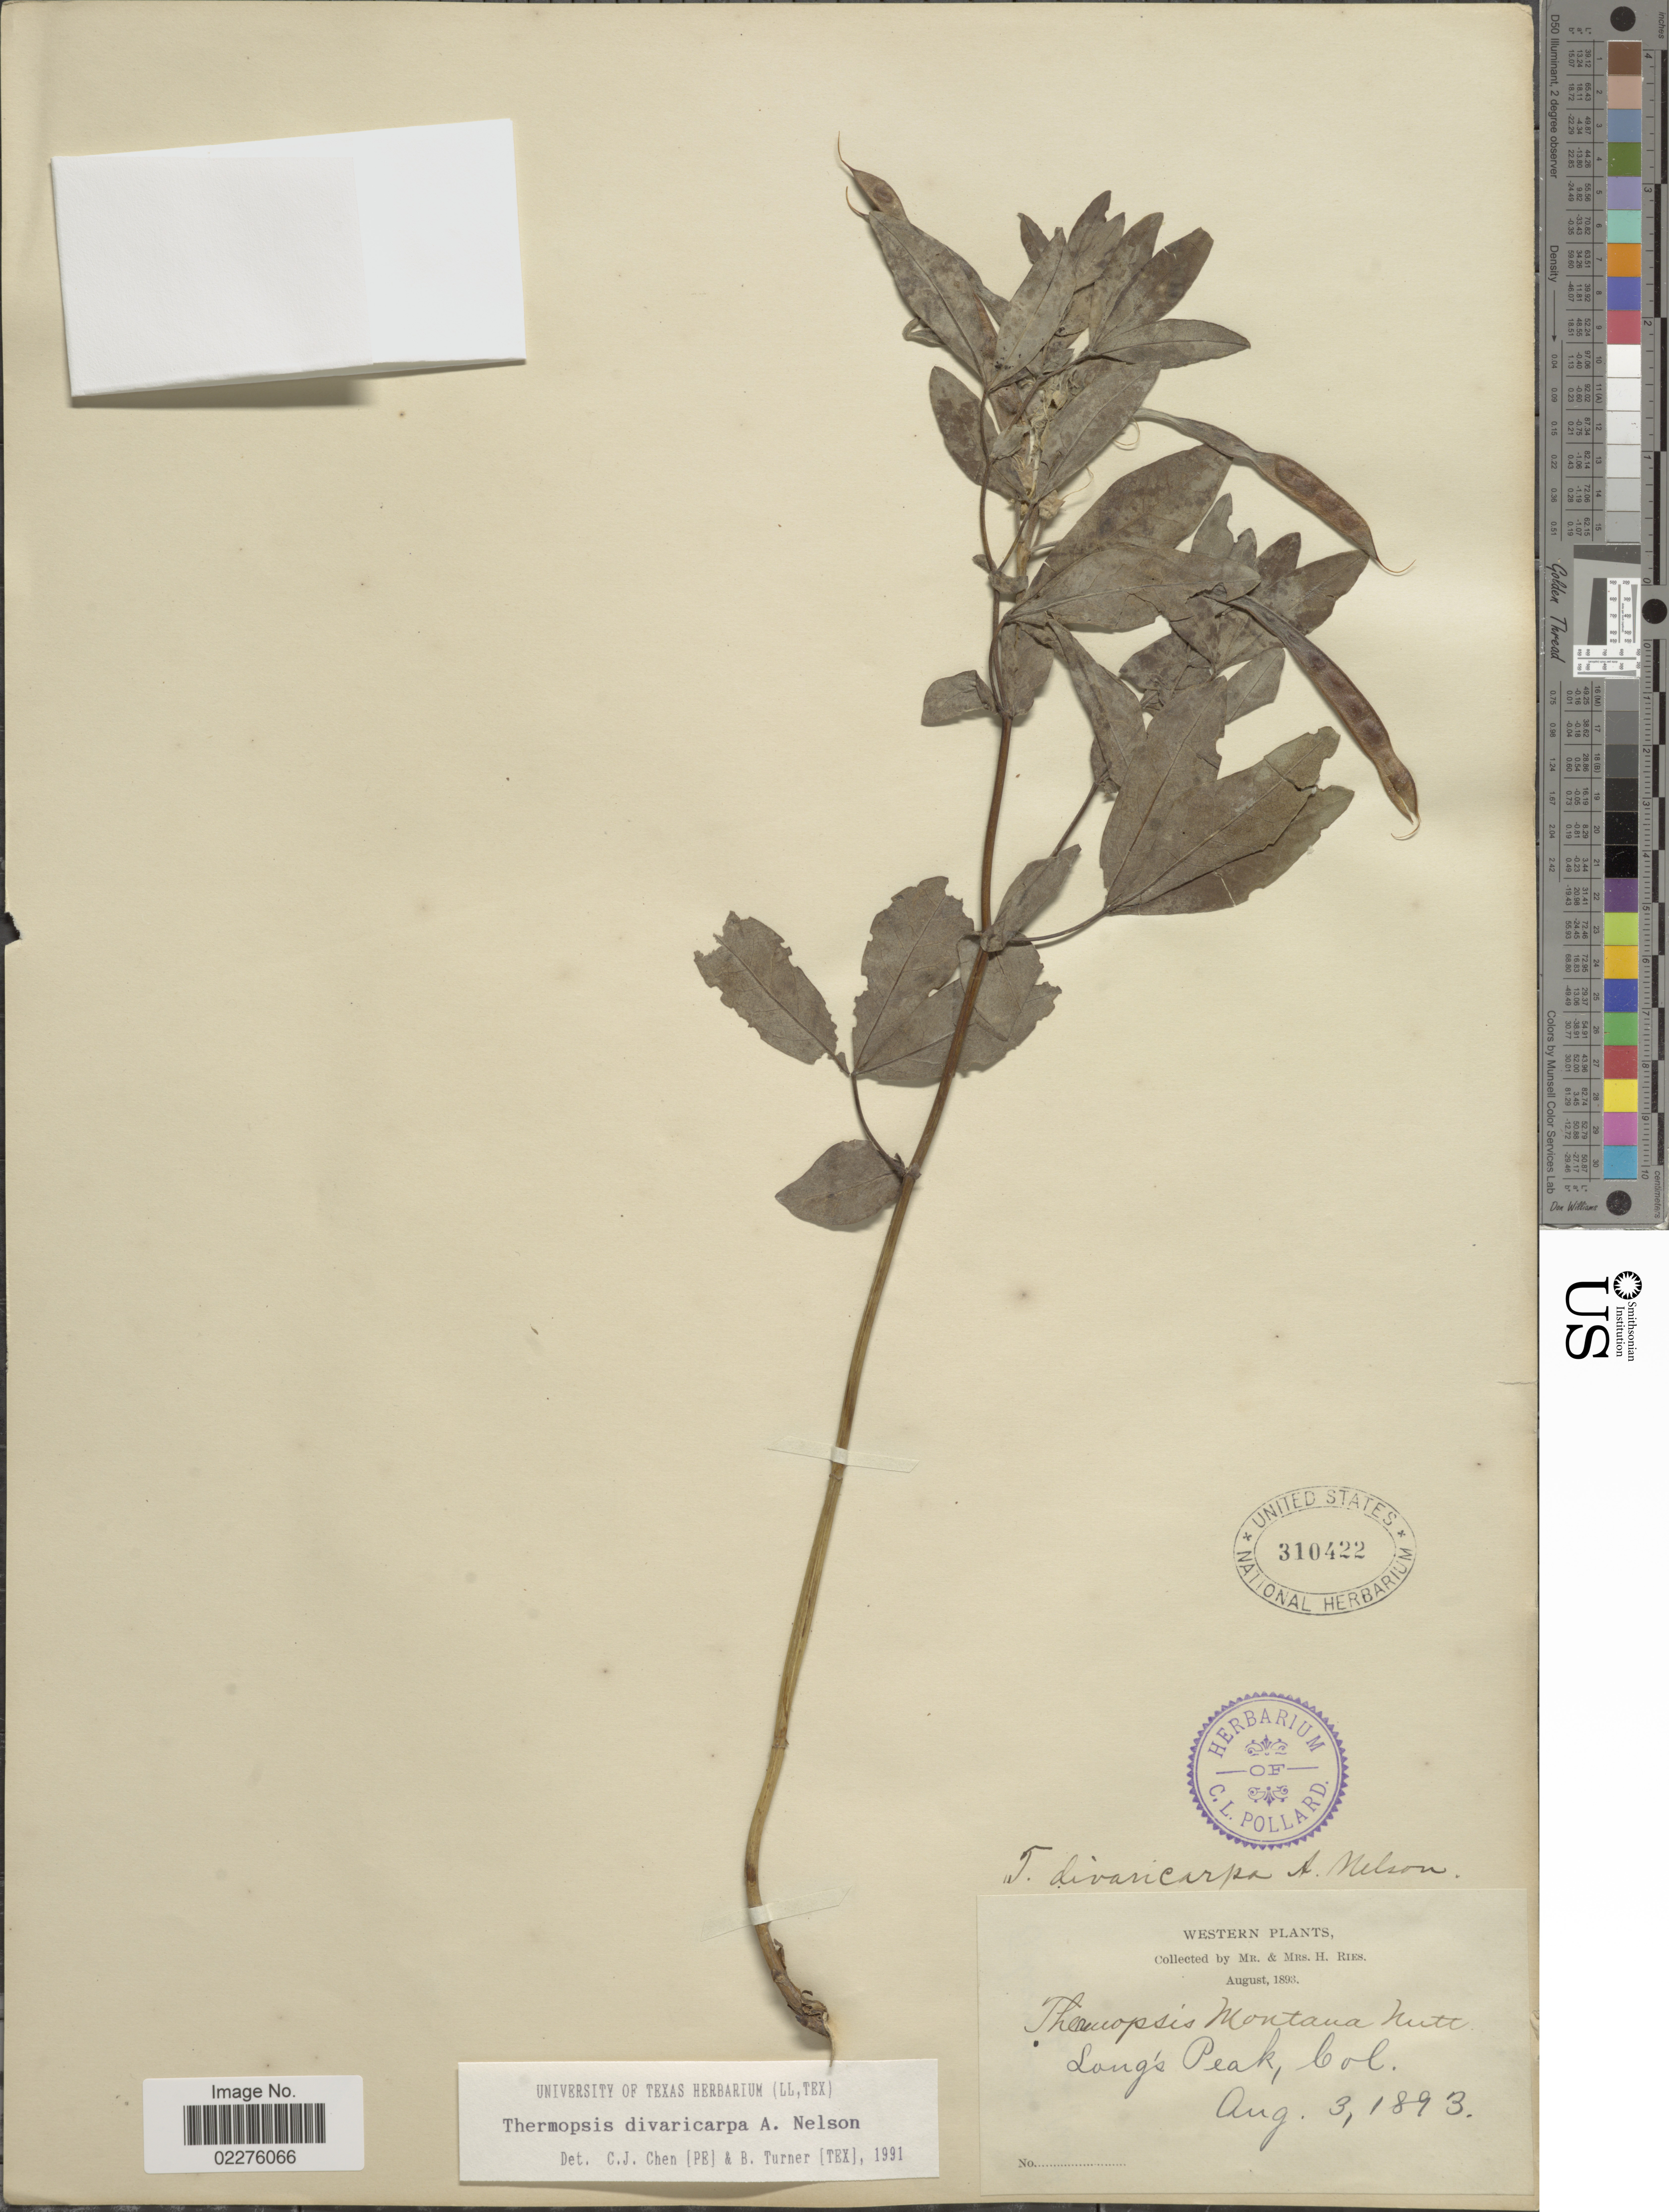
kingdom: Plantae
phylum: Tracheophyta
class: Magnoliopsida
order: Fabales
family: Fabaceae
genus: Thermopsis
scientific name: Thermopsis divaricarpa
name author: A. Nelson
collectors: H. Ries & H. Ries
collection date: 1893-08-03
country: United States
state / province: Colorado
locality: Western, Long's Peak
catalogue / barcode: US 310422